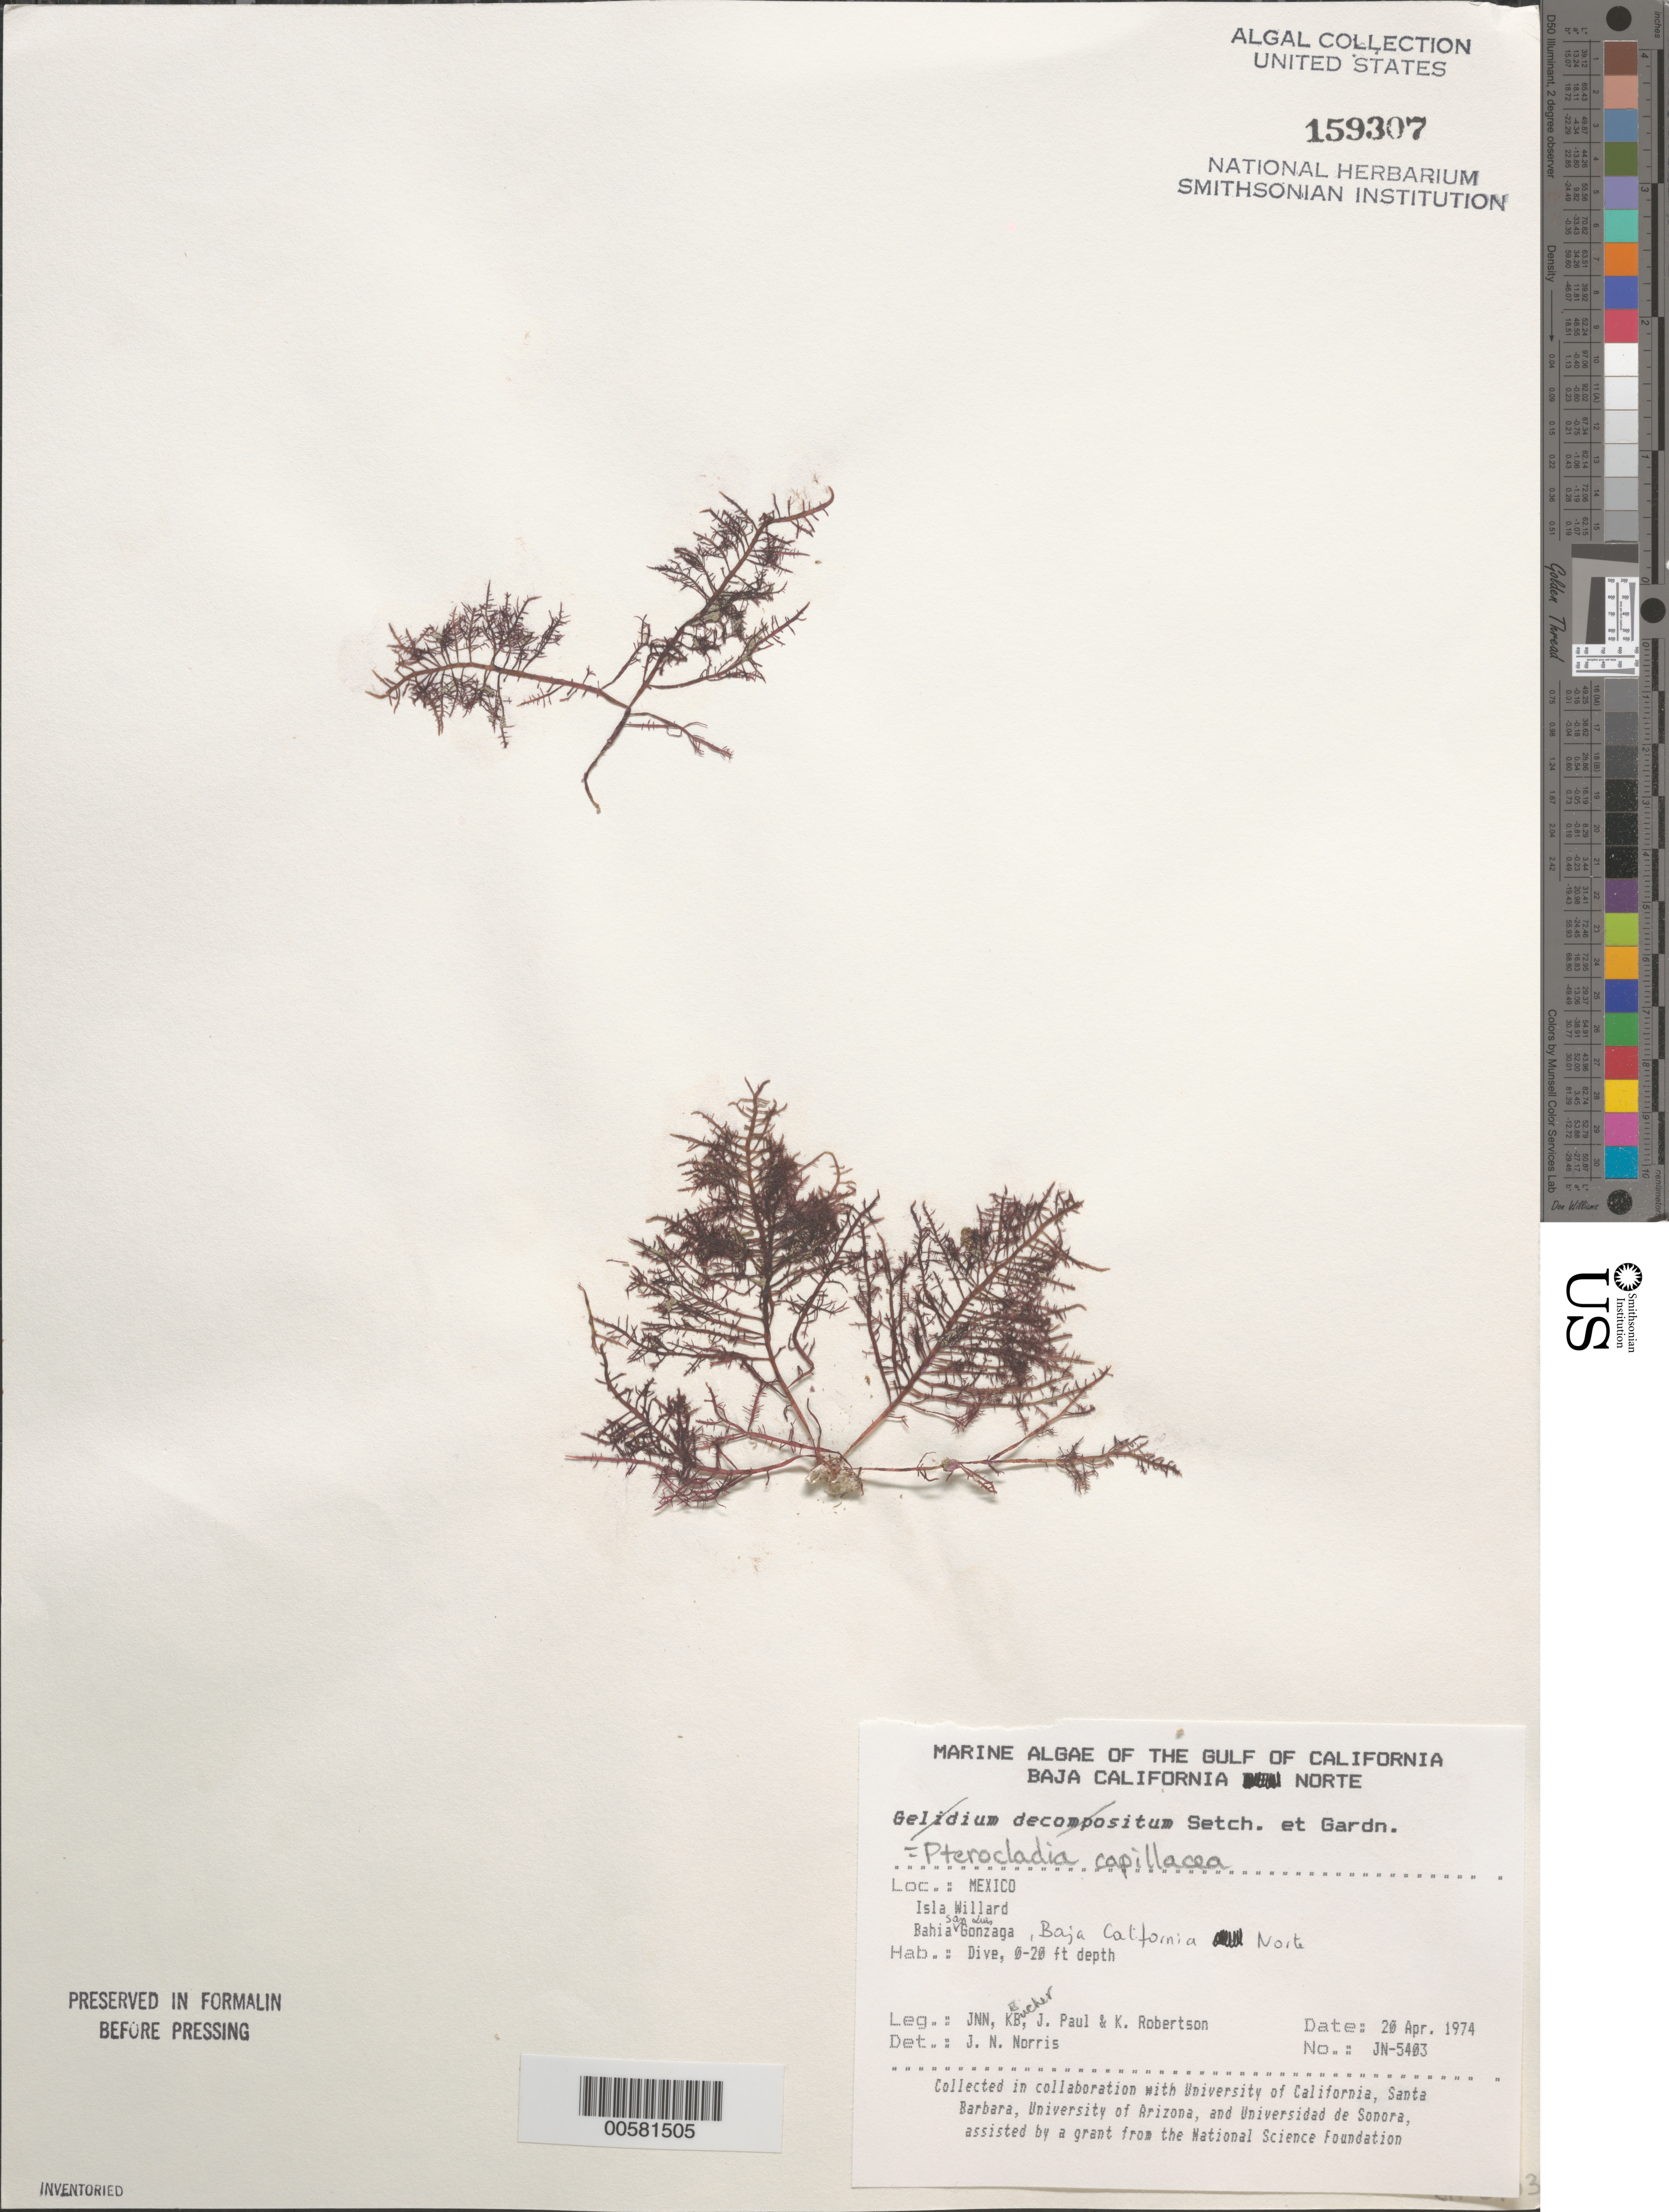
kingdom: Plantae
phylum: Rhodophyta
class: Florideophyceae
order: Gelidiales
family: Pterocladiaceae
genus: Pterocladiella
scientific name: Pterocladiella capillacea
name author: (S.G. Gmel.) Santelices & Hommers.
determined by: Algae name updating Project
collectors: J. N. Norris, K. E. Bucher, J. Paul & K. Robertson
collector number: JN-5403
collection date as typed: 20 Apr 1974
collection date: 1974-04-20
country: Mexico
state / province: Baja California Norte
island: Isla Willard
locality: Bahia San Luis Gonzaga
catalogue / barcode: US 159307